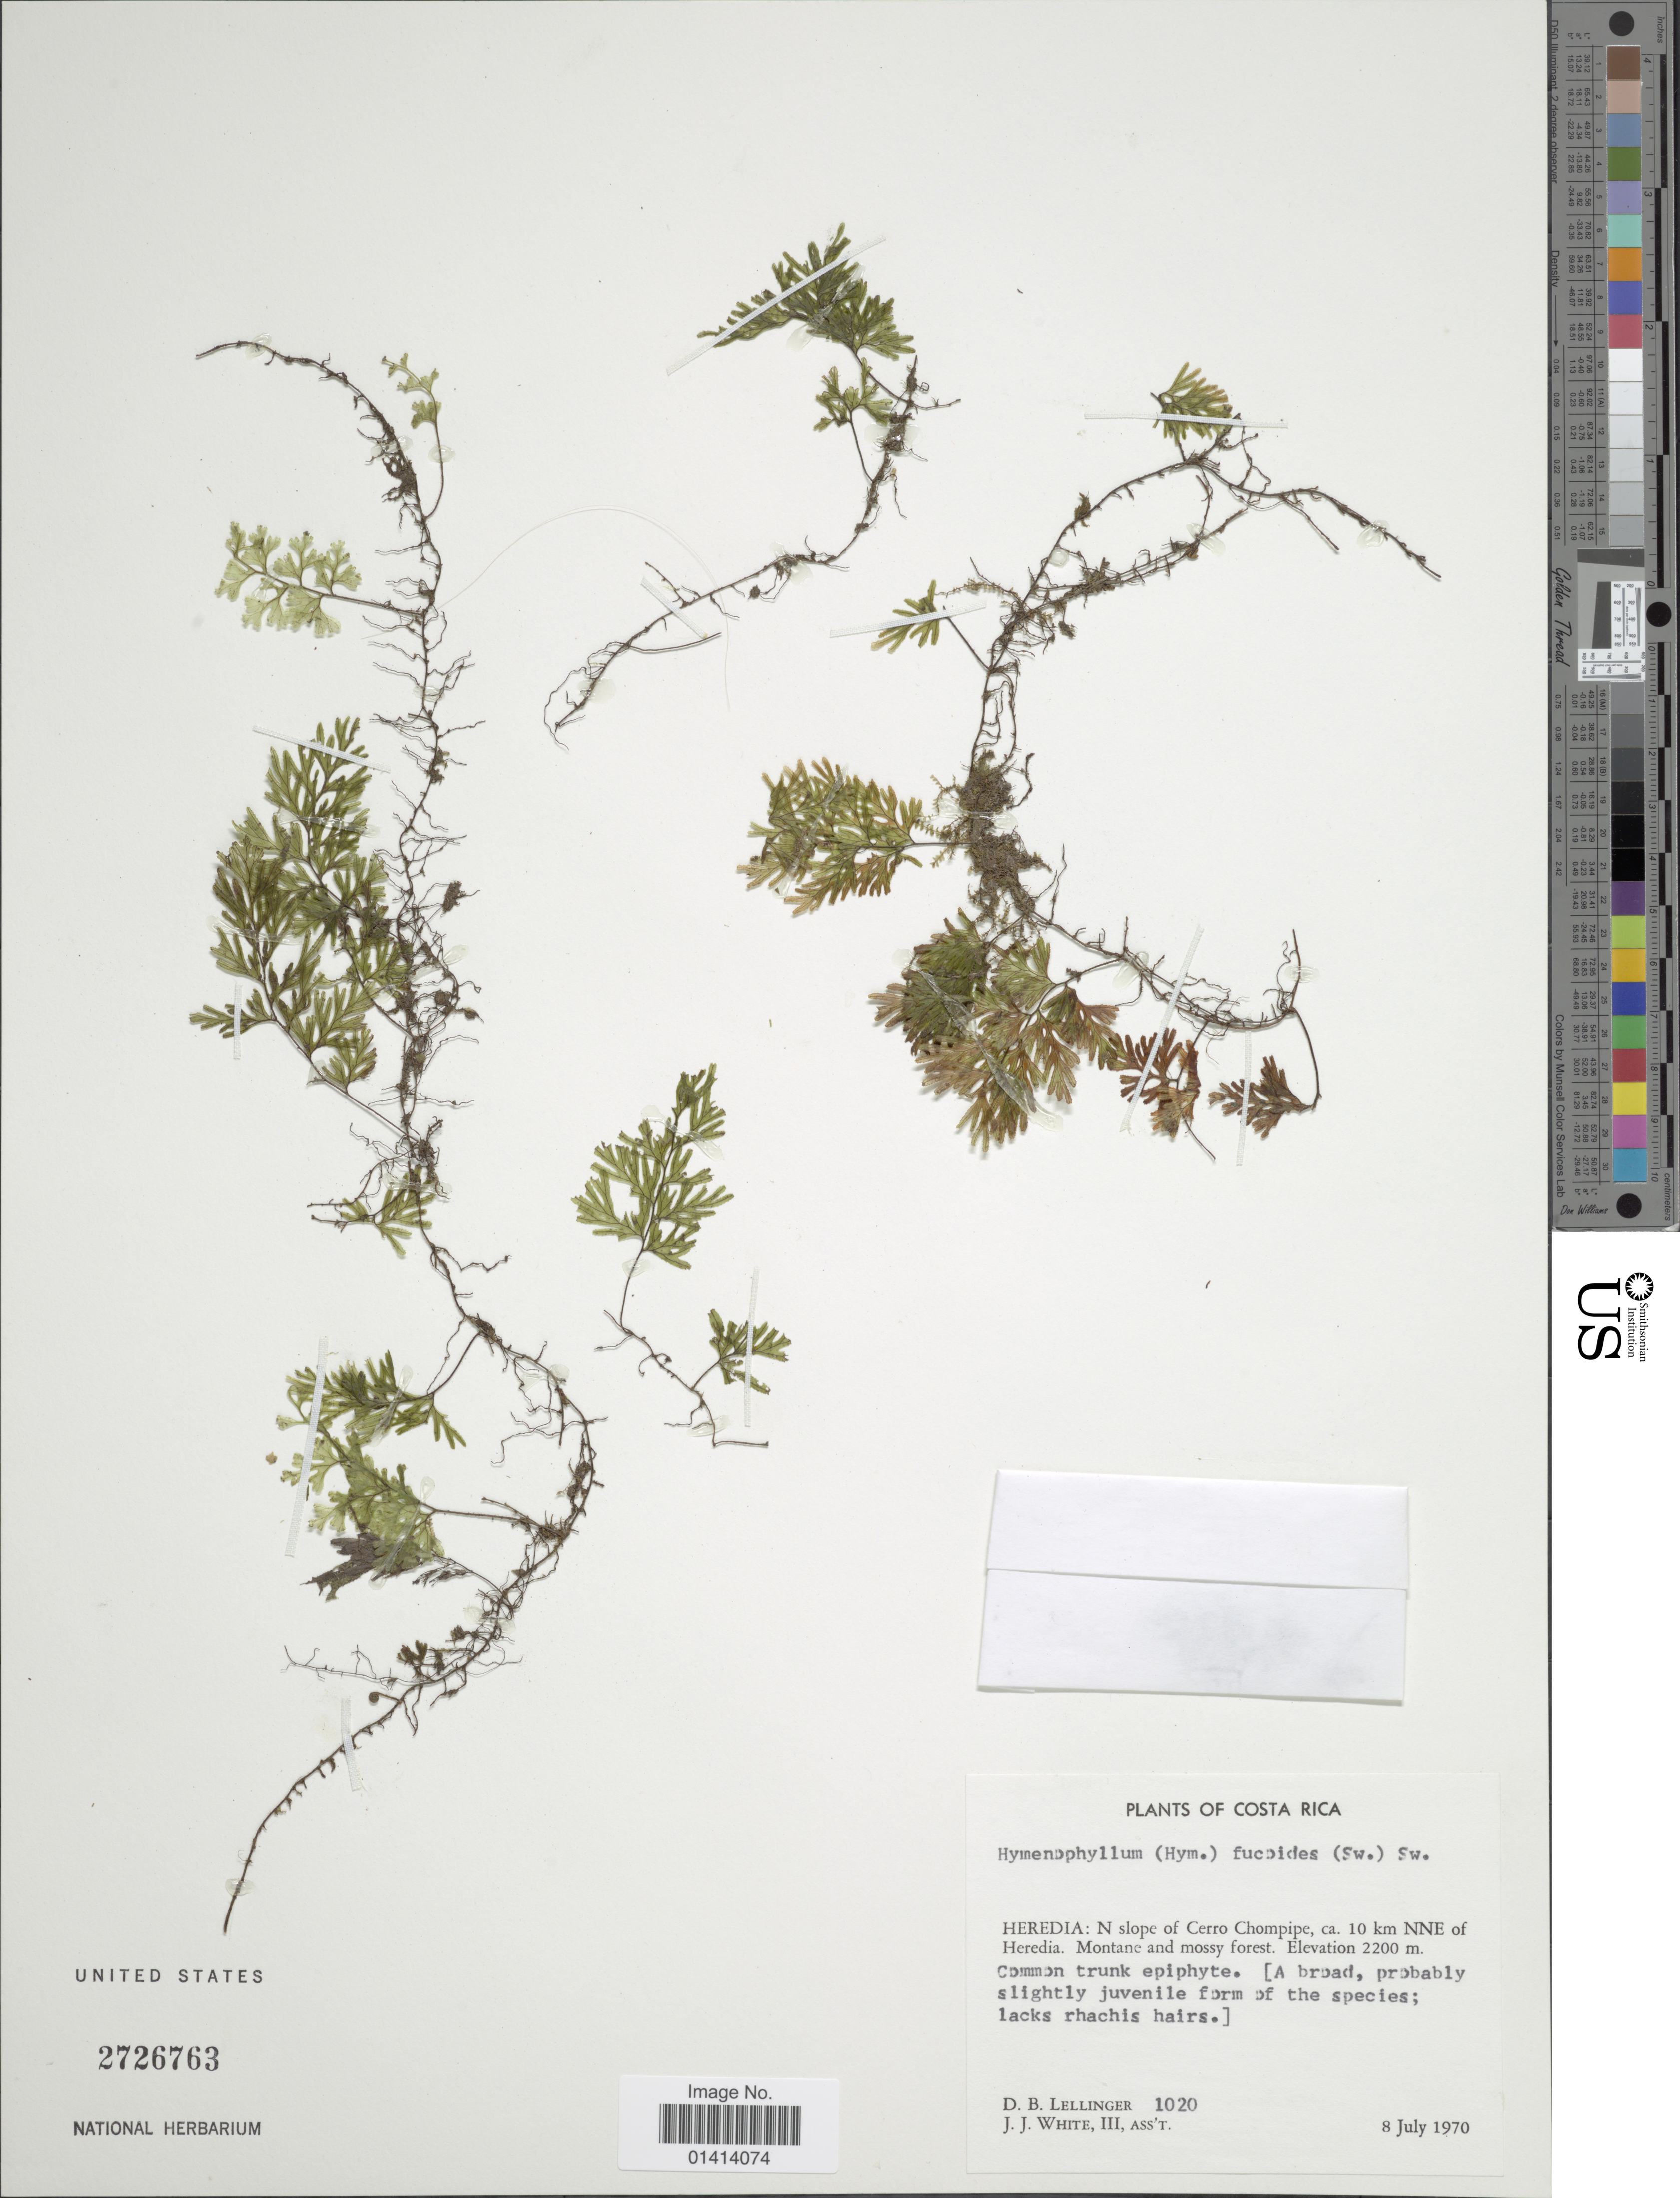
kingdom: Plantae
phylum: Tracheophyta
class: Polypodiopsida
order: Hymenophyllales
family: Hymenophyllaceae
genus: Hymenophyllum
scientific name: Hymenophyllum fucoides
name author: (Sw.) Sw.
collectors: D. B. Lellinger & J. J. White III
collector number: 1020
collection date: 1970-07-08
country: Costa Rica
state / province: Heredia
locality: N slope of Cerro Chompipe, ca 10 km NNE of Heredia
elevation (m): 2200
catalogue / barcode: US 2726763